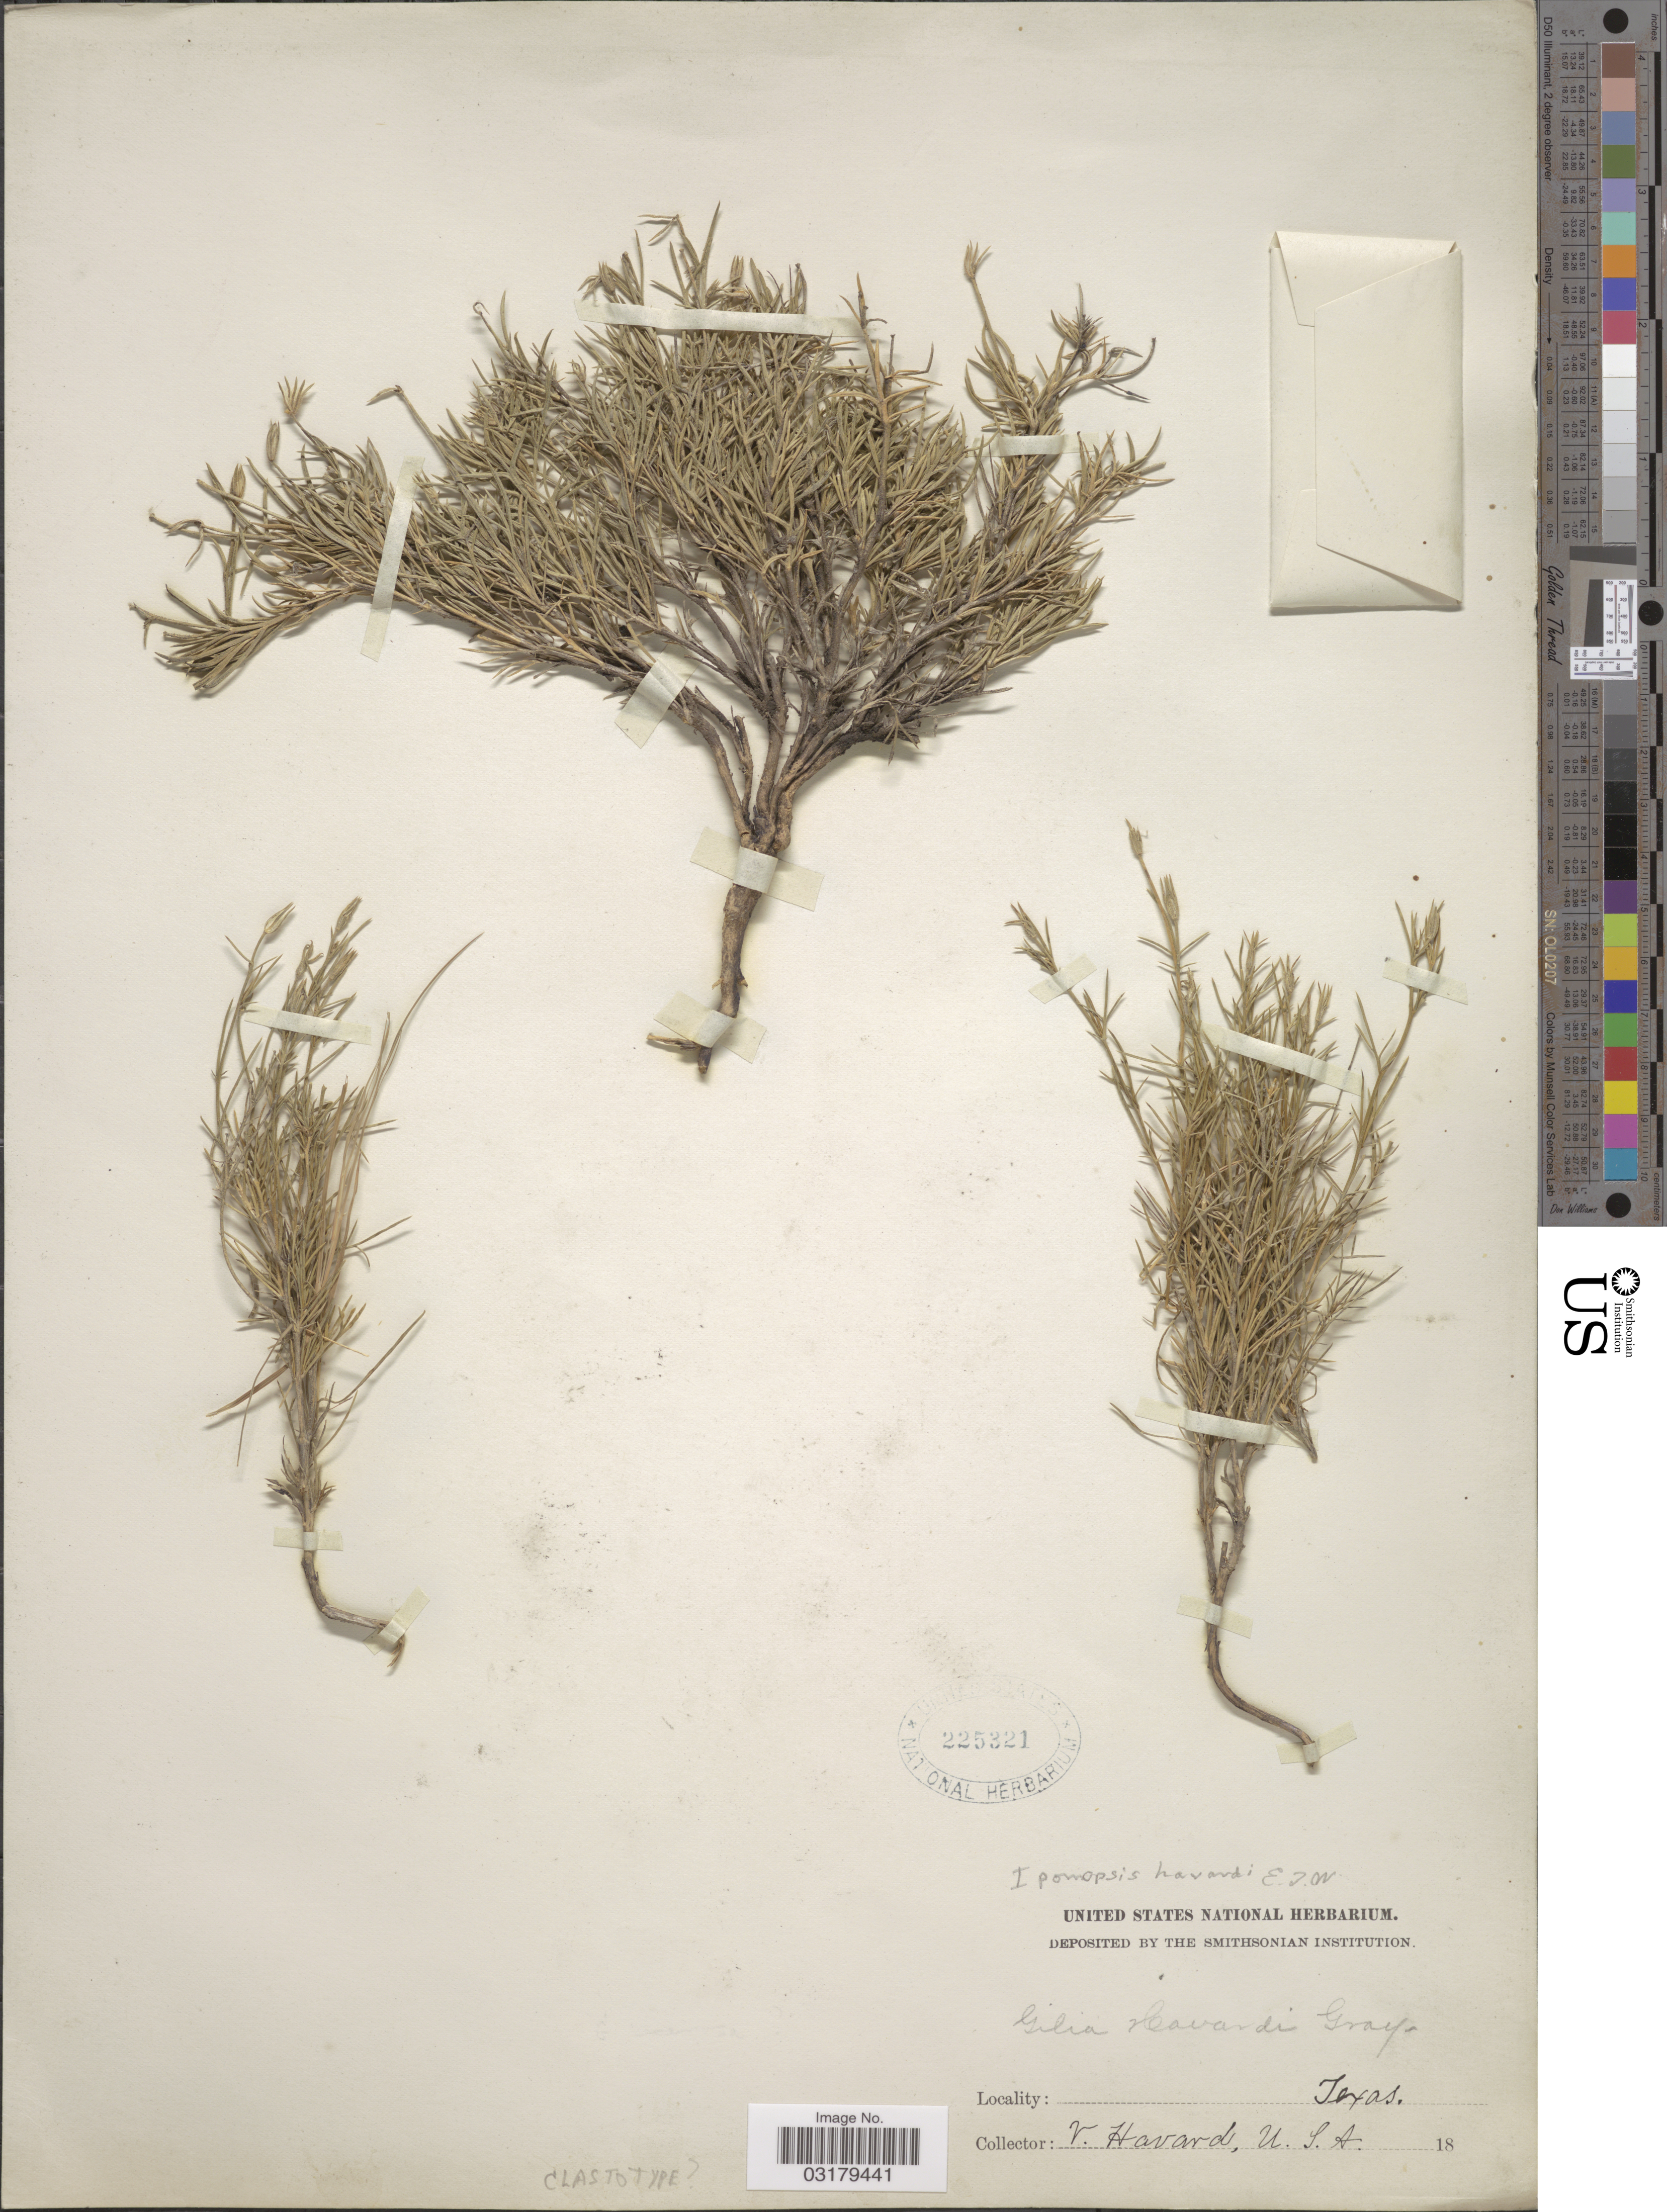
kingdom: Plantae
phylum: Tracheophyta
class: Magnoliopsida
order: Ericales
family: Polemoniaceae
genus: Ipomopsis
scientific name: Ipomopsis havardii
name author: (A. Gray) V.E. Grant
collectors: V. Havard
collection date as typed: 18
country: United States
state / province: Texas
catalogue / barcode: US 225321